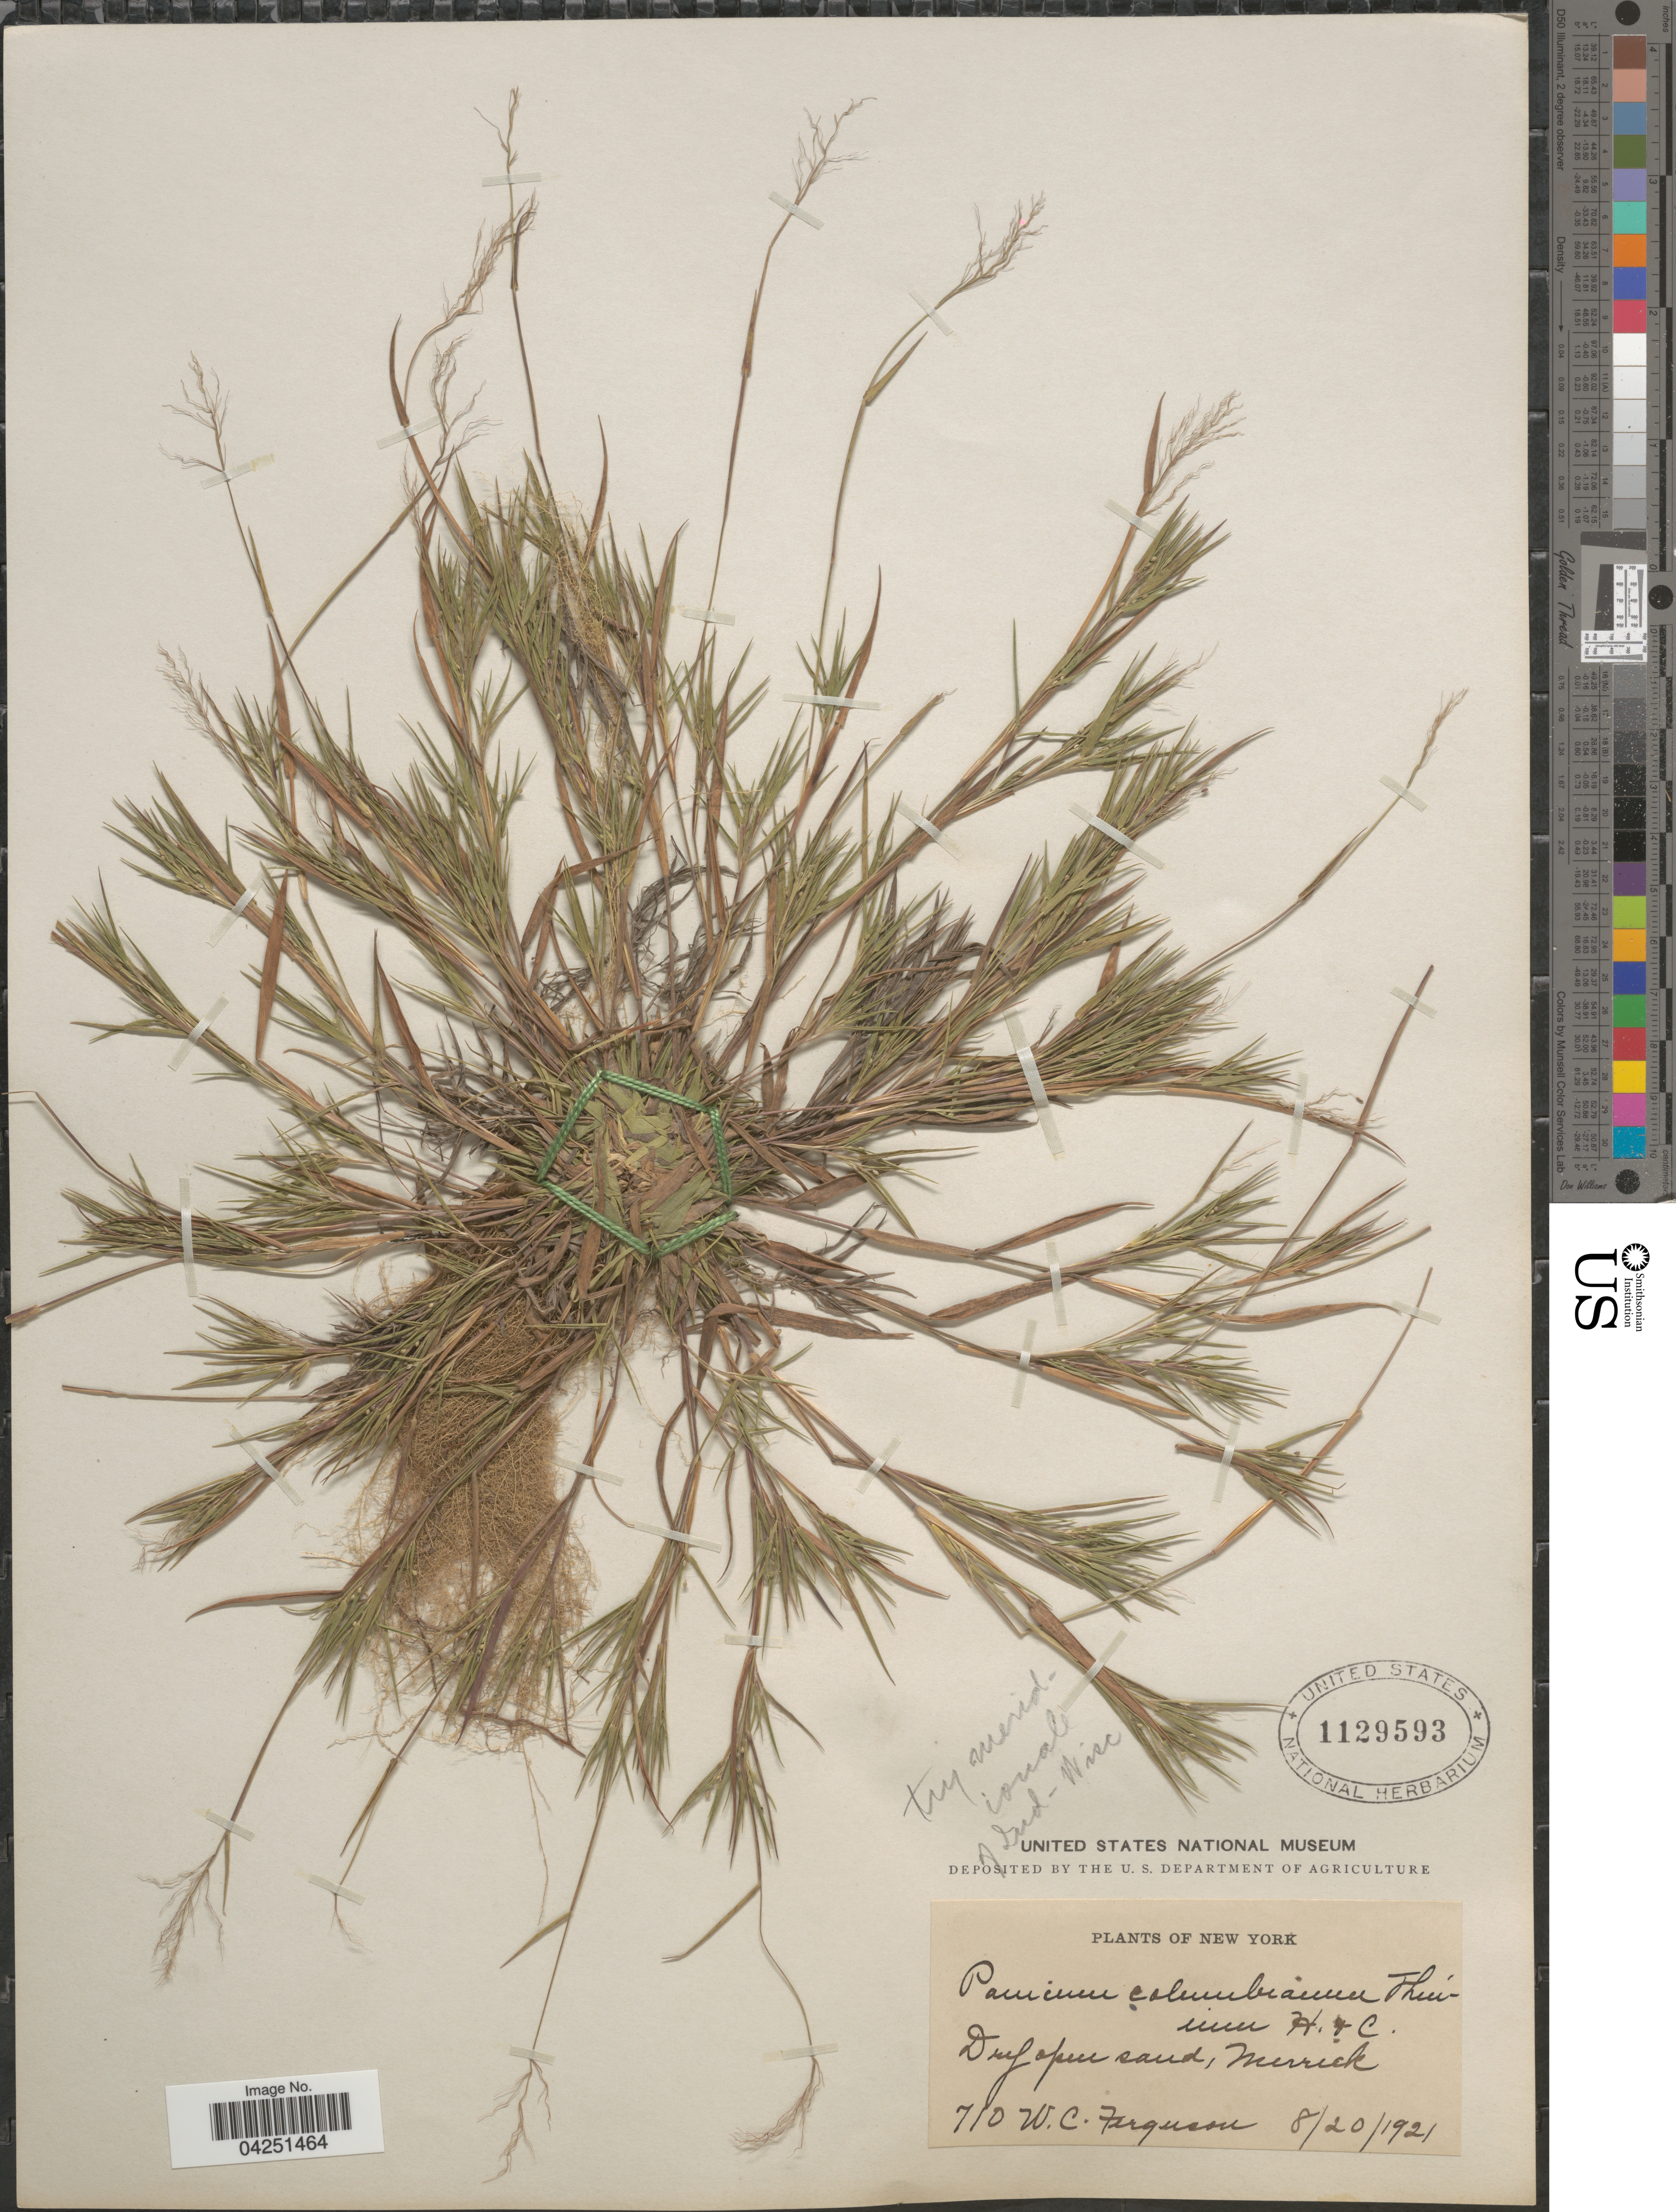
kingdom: Plantae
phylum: Tracheophyta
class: Liliopsida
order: Poales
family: Poaceae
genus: Dichanthelium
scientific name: Dichanthelium acuminatum var. acuminatum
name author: (Sw.) Gould & C.A. Clark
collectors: W. Ferguson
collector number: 710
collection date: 1921-08-20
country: United States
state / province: New York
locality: Dry open sand, Merrick.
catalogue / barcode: US 1129593